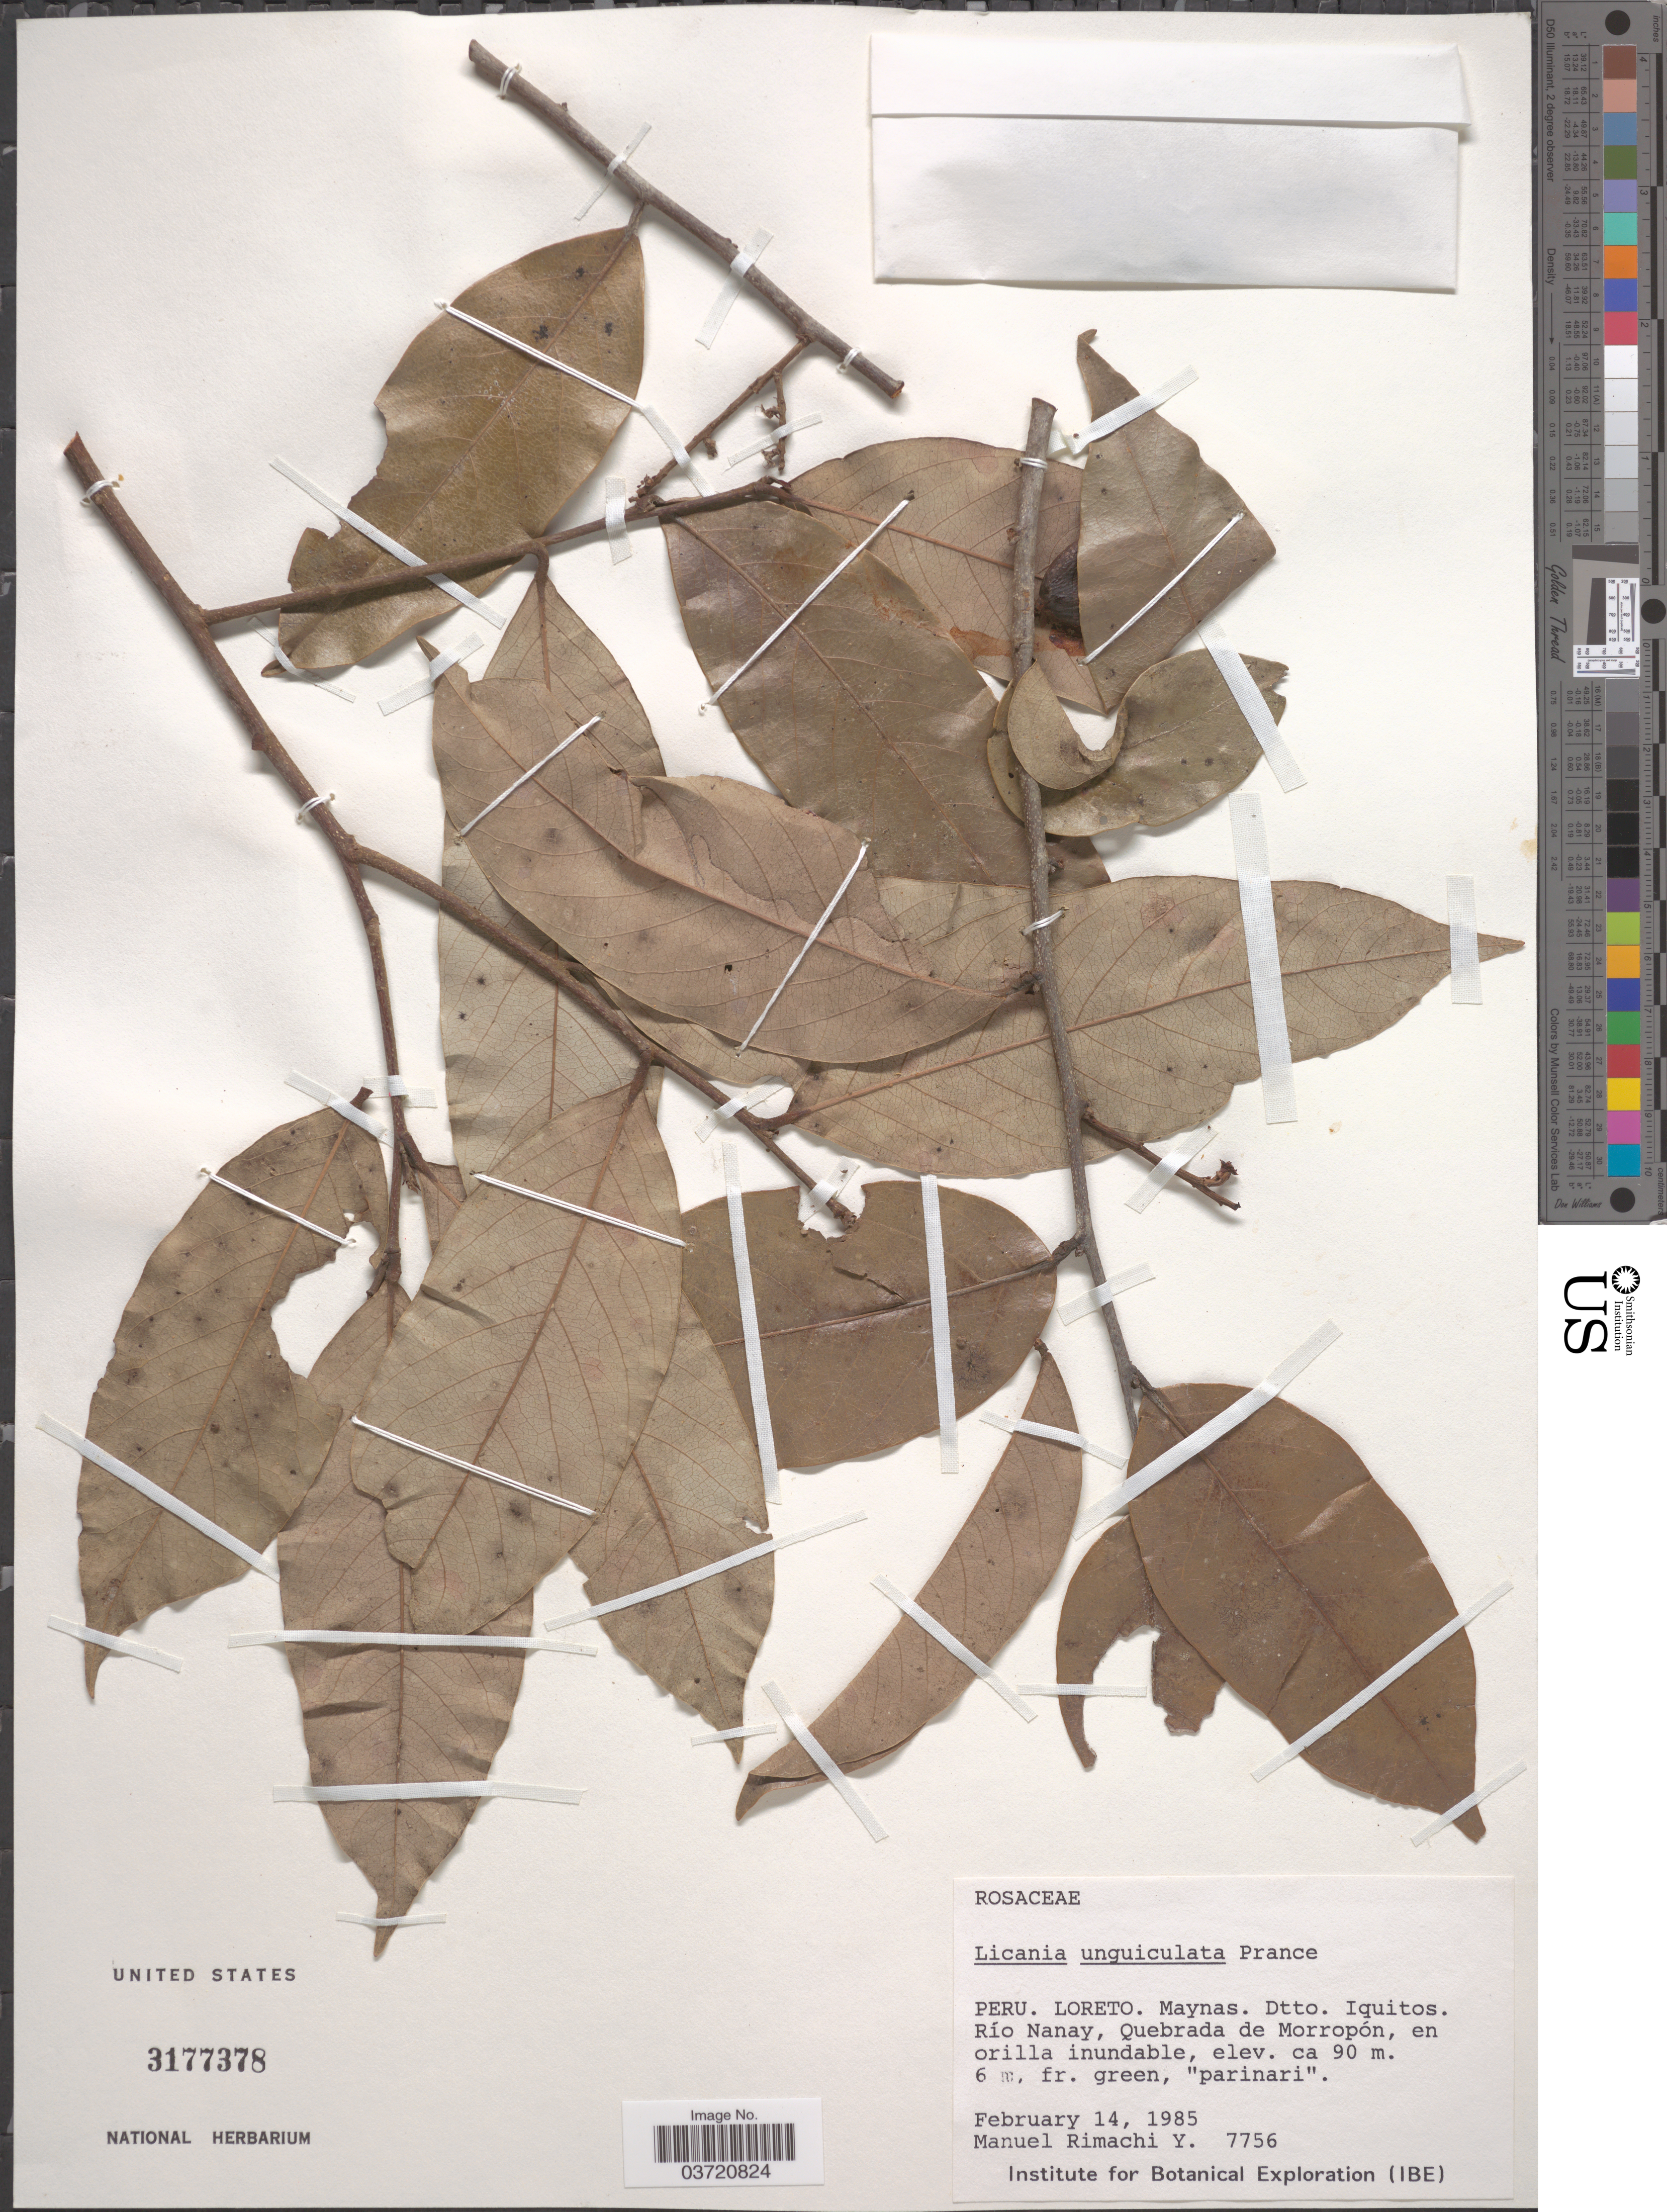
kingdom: Plantae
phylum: Tracheophyta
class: Magnoliopsida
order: Malpighiales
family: Chrysobalanaceae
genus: Moquilea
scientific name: Moquilea unguiculata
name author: (Prance) Sothers & Prance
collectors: M. Rimachi Y.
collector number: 7756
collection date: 1985-02-14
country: Peru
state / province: Loreto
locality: Maynas. Dtto. Iquitos. Río Nanay, Quebrada de Morropón.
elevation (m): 90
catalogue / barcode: US 3177378